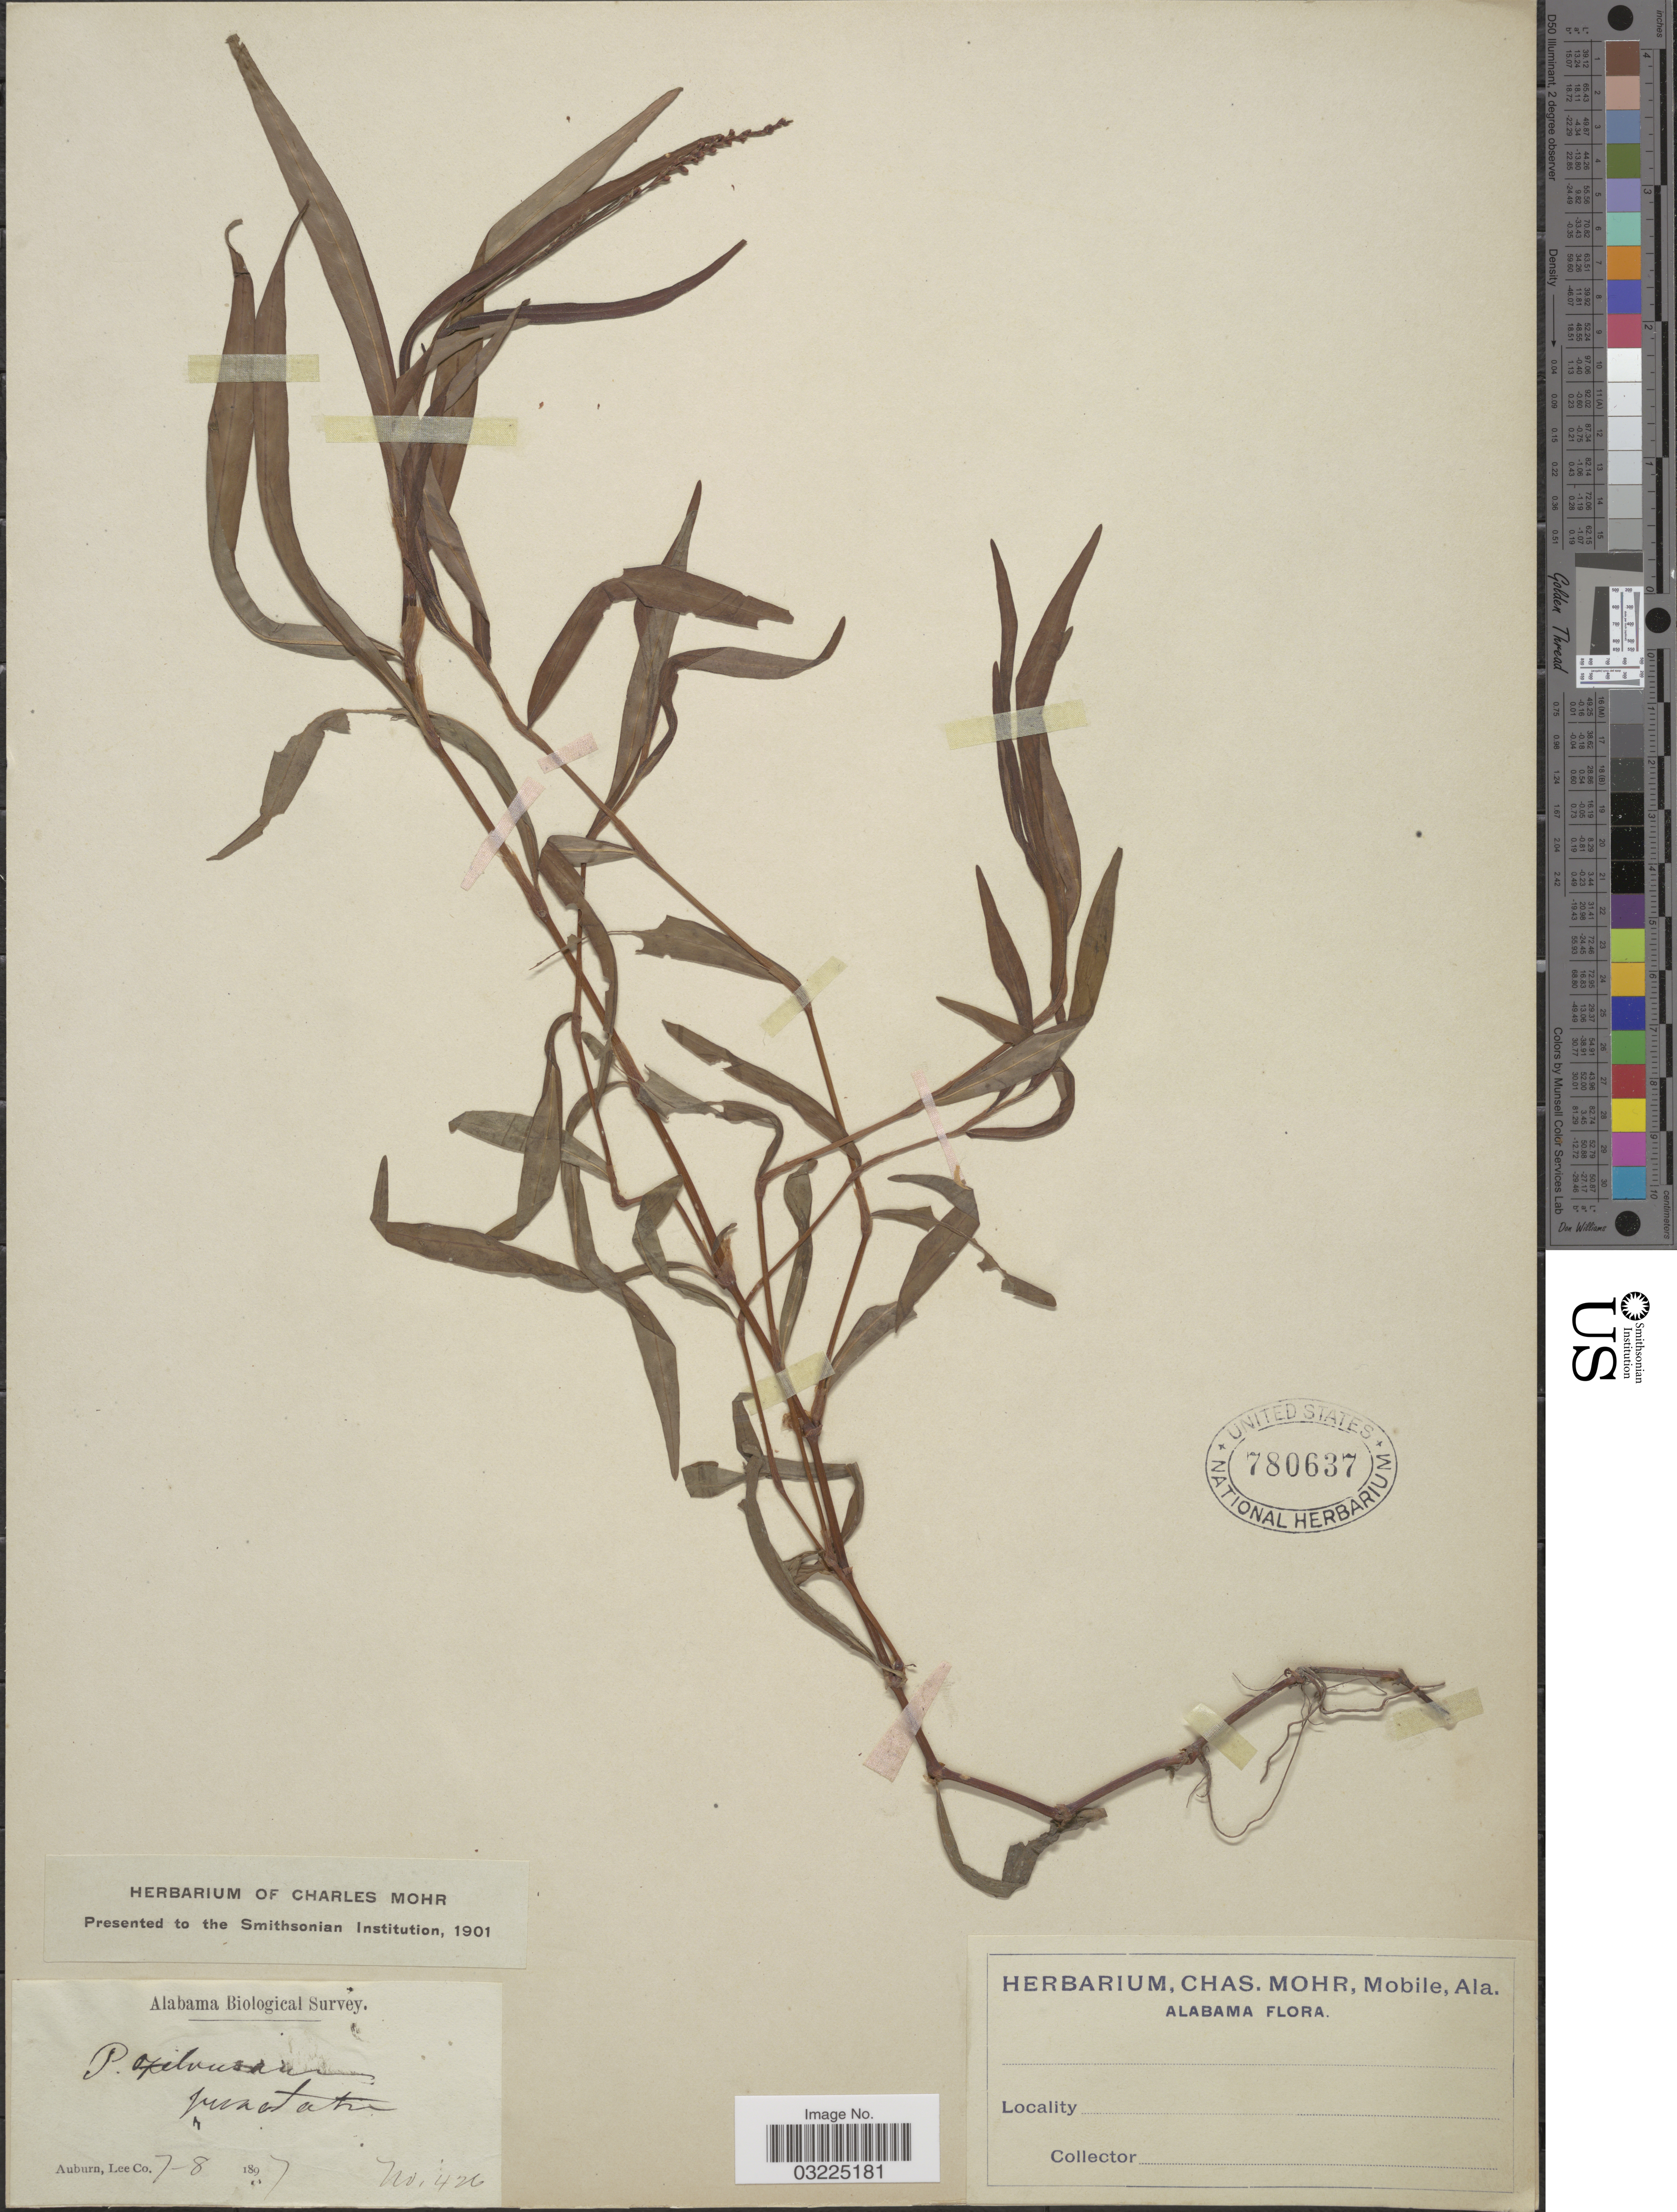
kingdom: Plantae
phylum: Tracheophyta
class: Magnoliopsida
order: Caryophyllales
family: Polygonaceae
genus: Persicaria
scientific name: Persicaria hydropiperoides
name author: (Michx.) Small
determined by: Atha, D. E.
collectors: ex herb. Charles Mohr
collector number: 426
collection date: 1897-07-08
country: United States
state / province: Alabama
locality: Auburn, Lee Co.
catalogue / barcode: US 780637